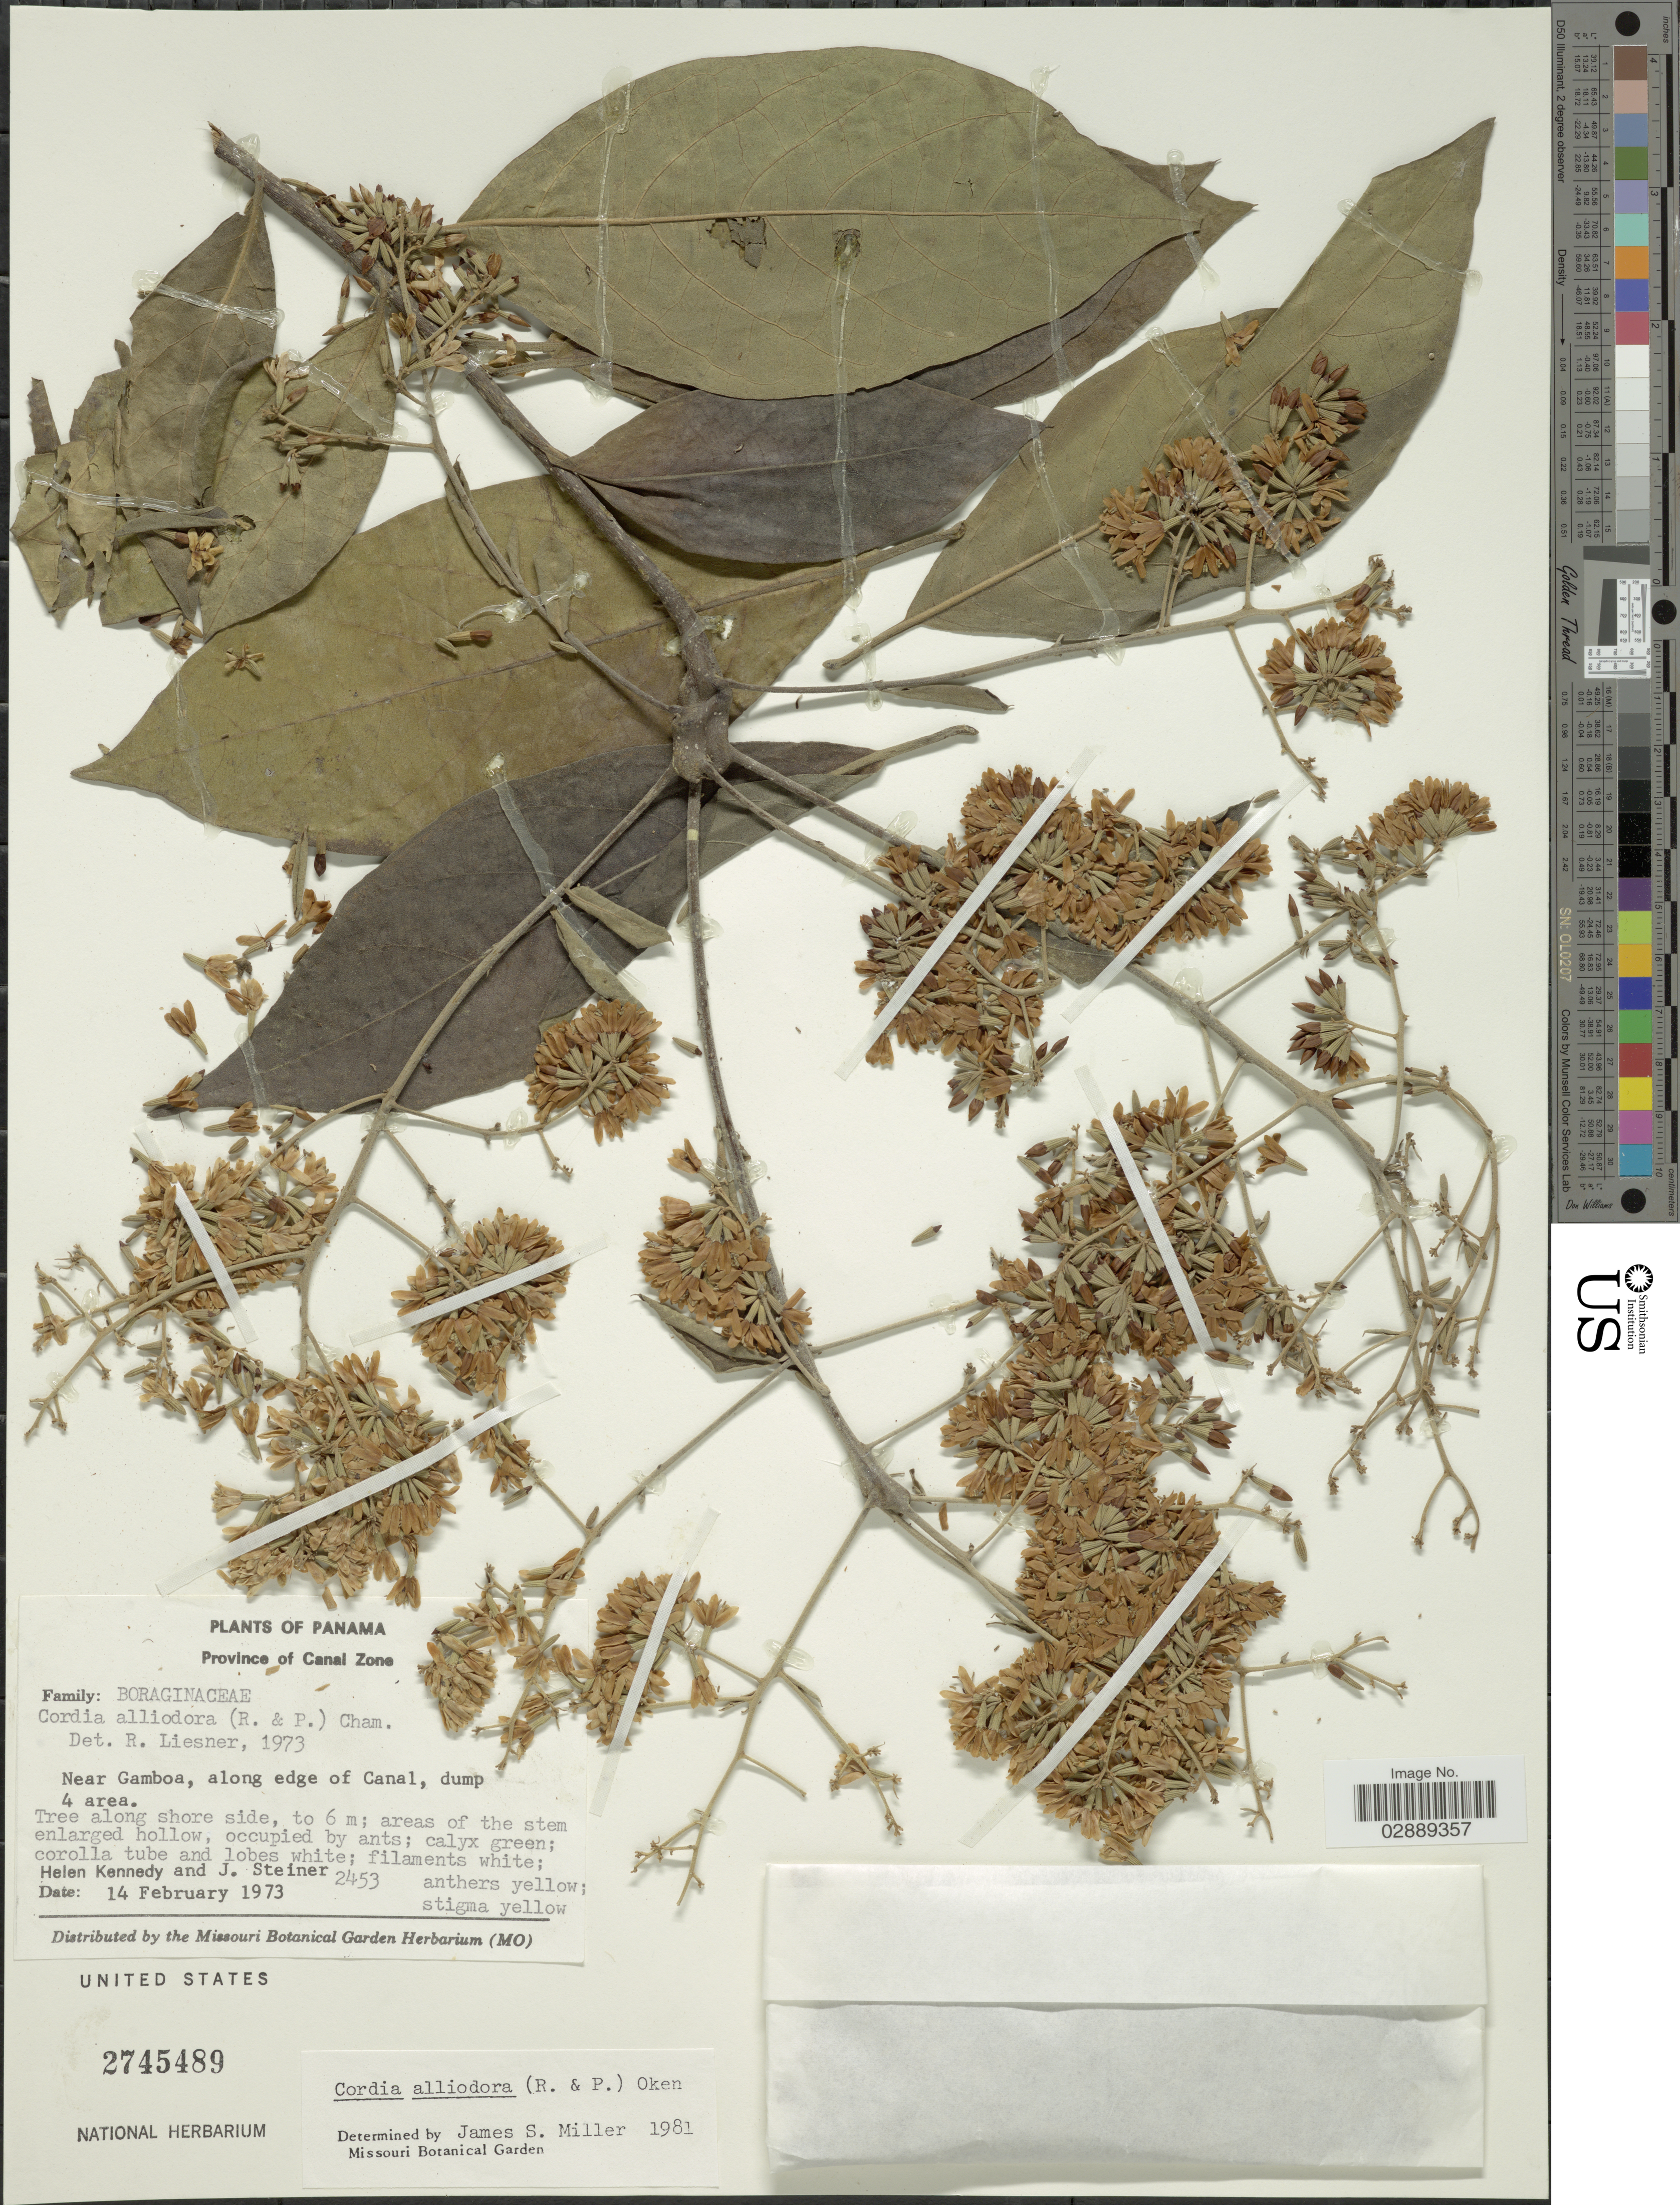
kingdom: Plantae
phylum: Tracheophyta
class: Magnoliopsida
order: Boraginales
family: Cordiaceae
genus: Cordia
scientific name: Cordia alliodora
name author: (Ruiz & Pav.) Oken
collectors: H. Kennedy & J. Steiner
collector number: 2453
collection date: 1973-02-14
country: Panama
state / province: Colón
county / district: Canal Zone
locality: Province of Canal Zone. Near Gamboa, along edge of Canal, dump 4 area.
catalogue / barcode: US 2745489